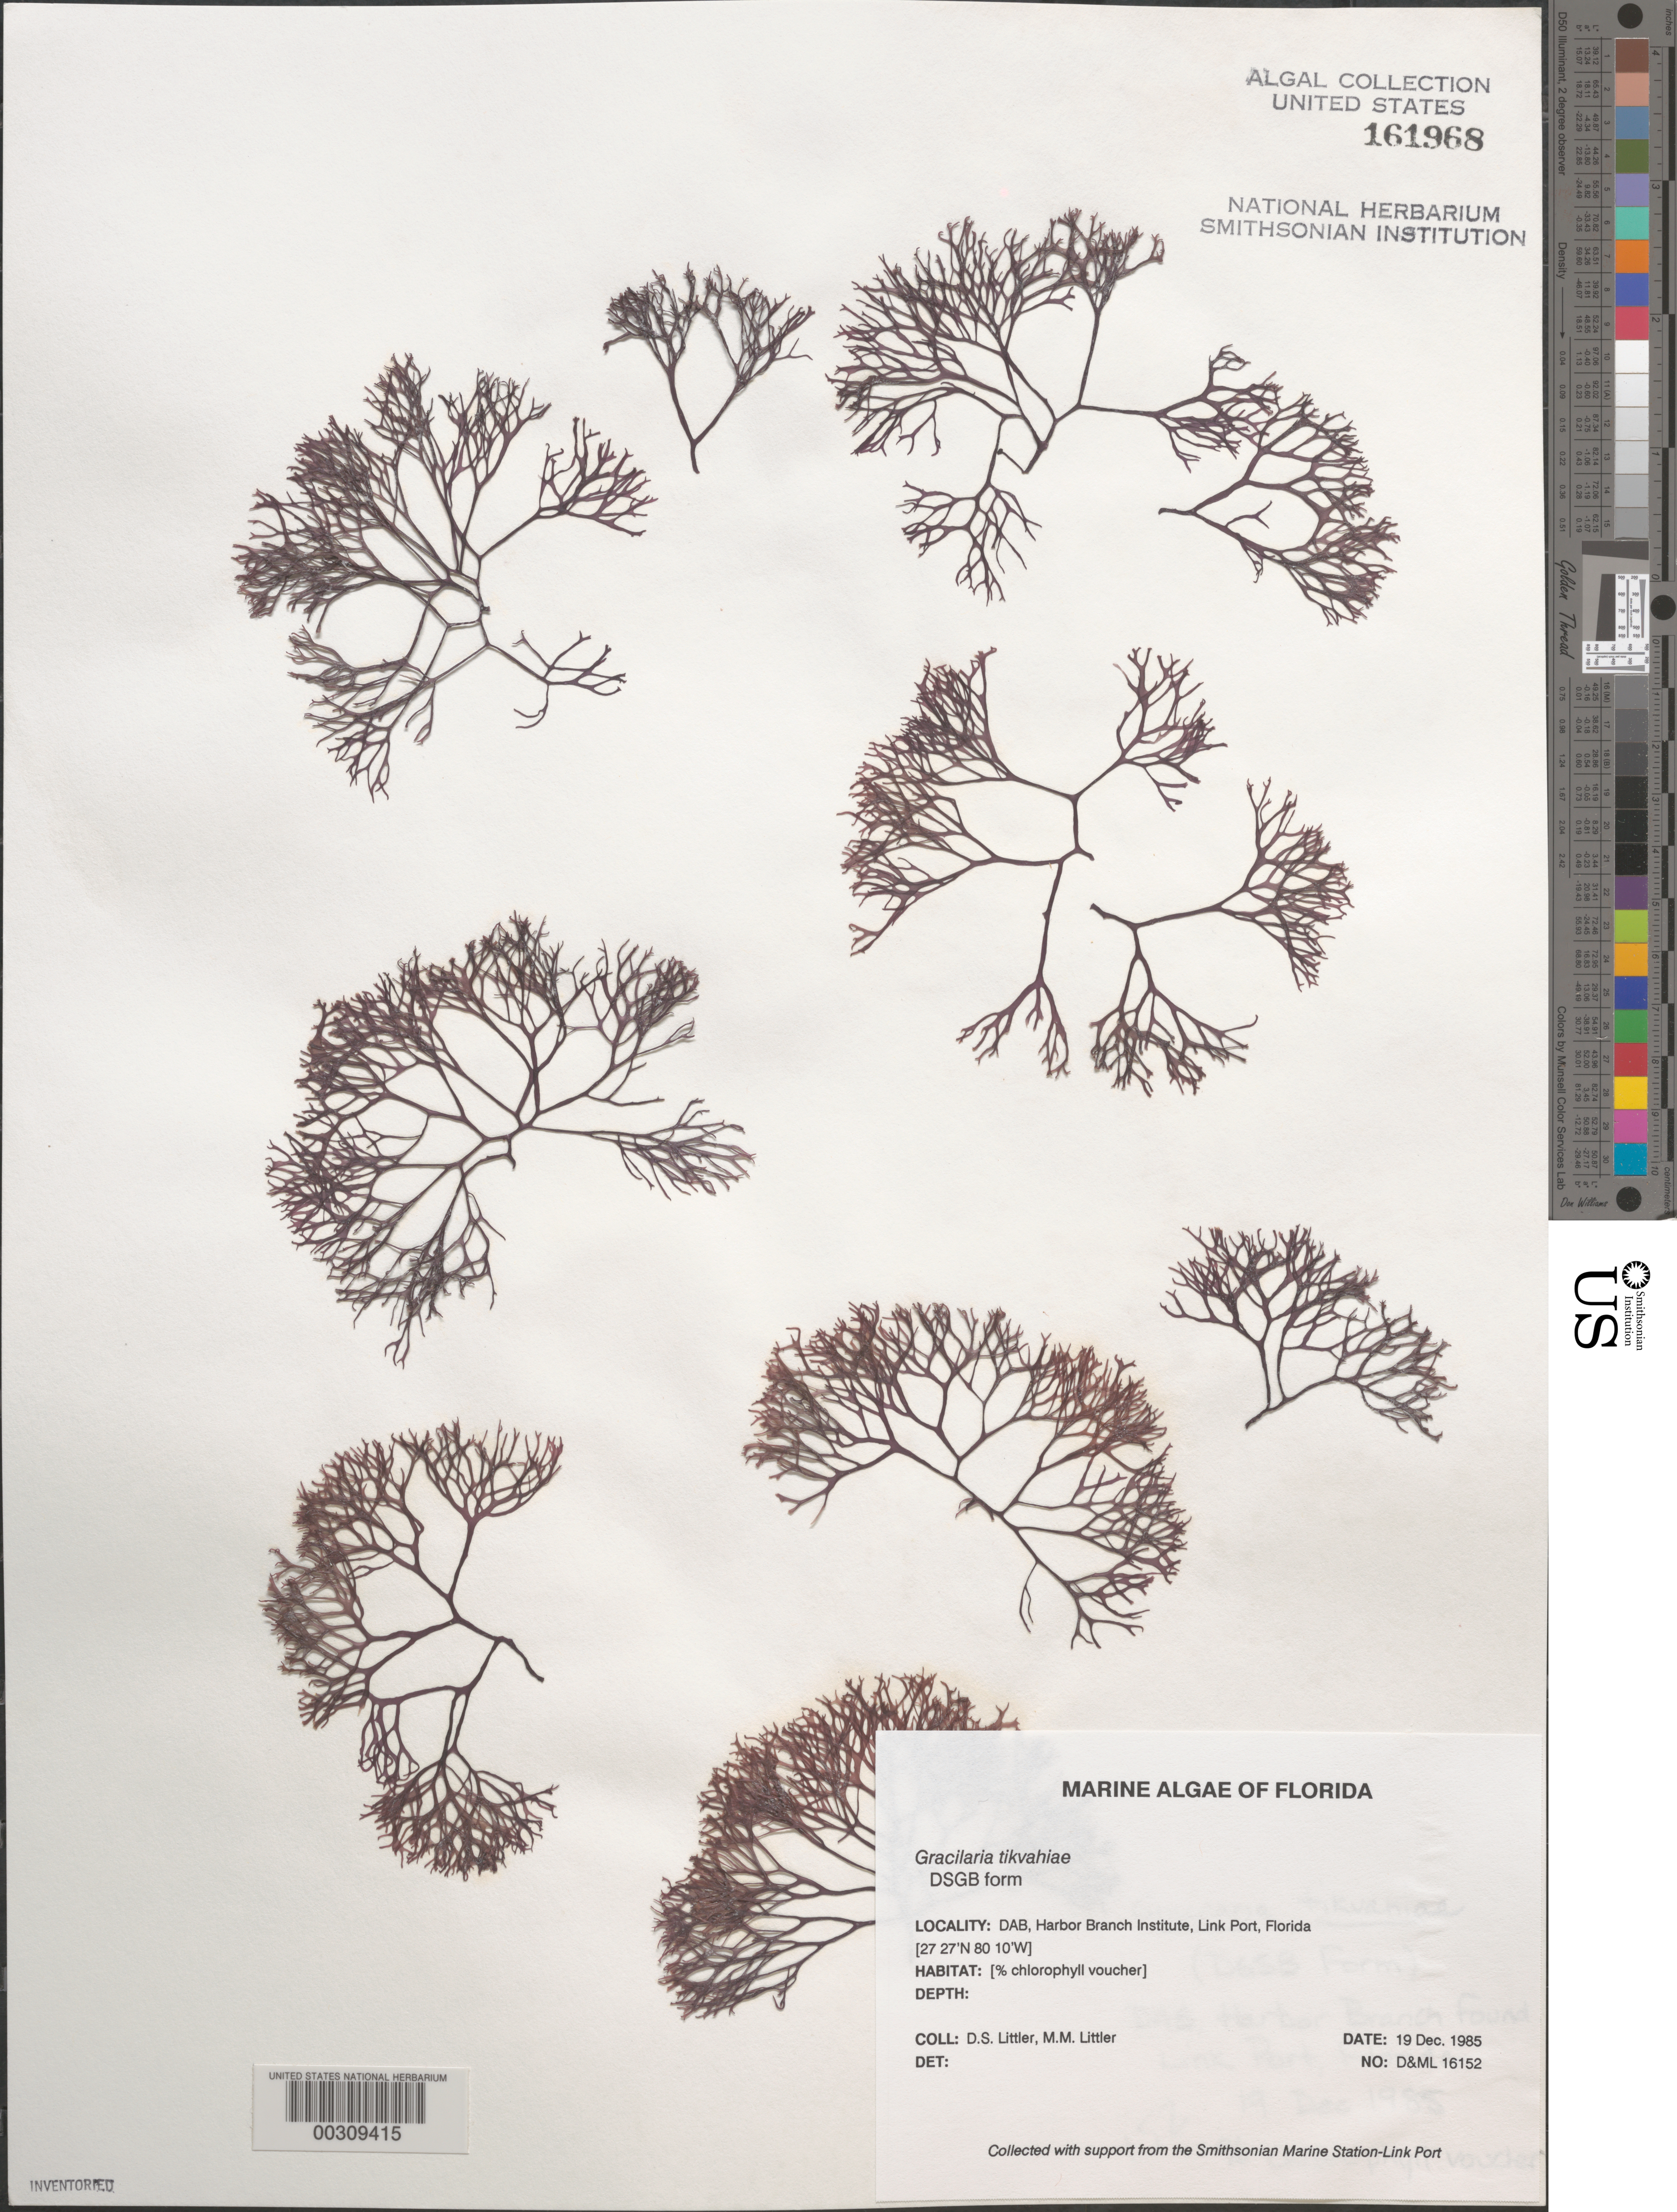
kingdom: Plantae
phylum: Rhodophyta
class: Florideophyceae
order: Gracilariales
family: Gracilariaceae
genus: Gracilaria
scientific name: Gracilaria tikvahiae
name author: McLachlan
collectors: D. S. Littler & M. M. Littler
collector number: D&ML 16152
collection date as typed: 19 Dec 1985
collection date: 1985-12-19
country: United States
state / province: Florida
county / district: Saint Lucie County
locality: Harbor Branch Oceanographic Institutue, Link Port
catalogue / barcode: US 161968